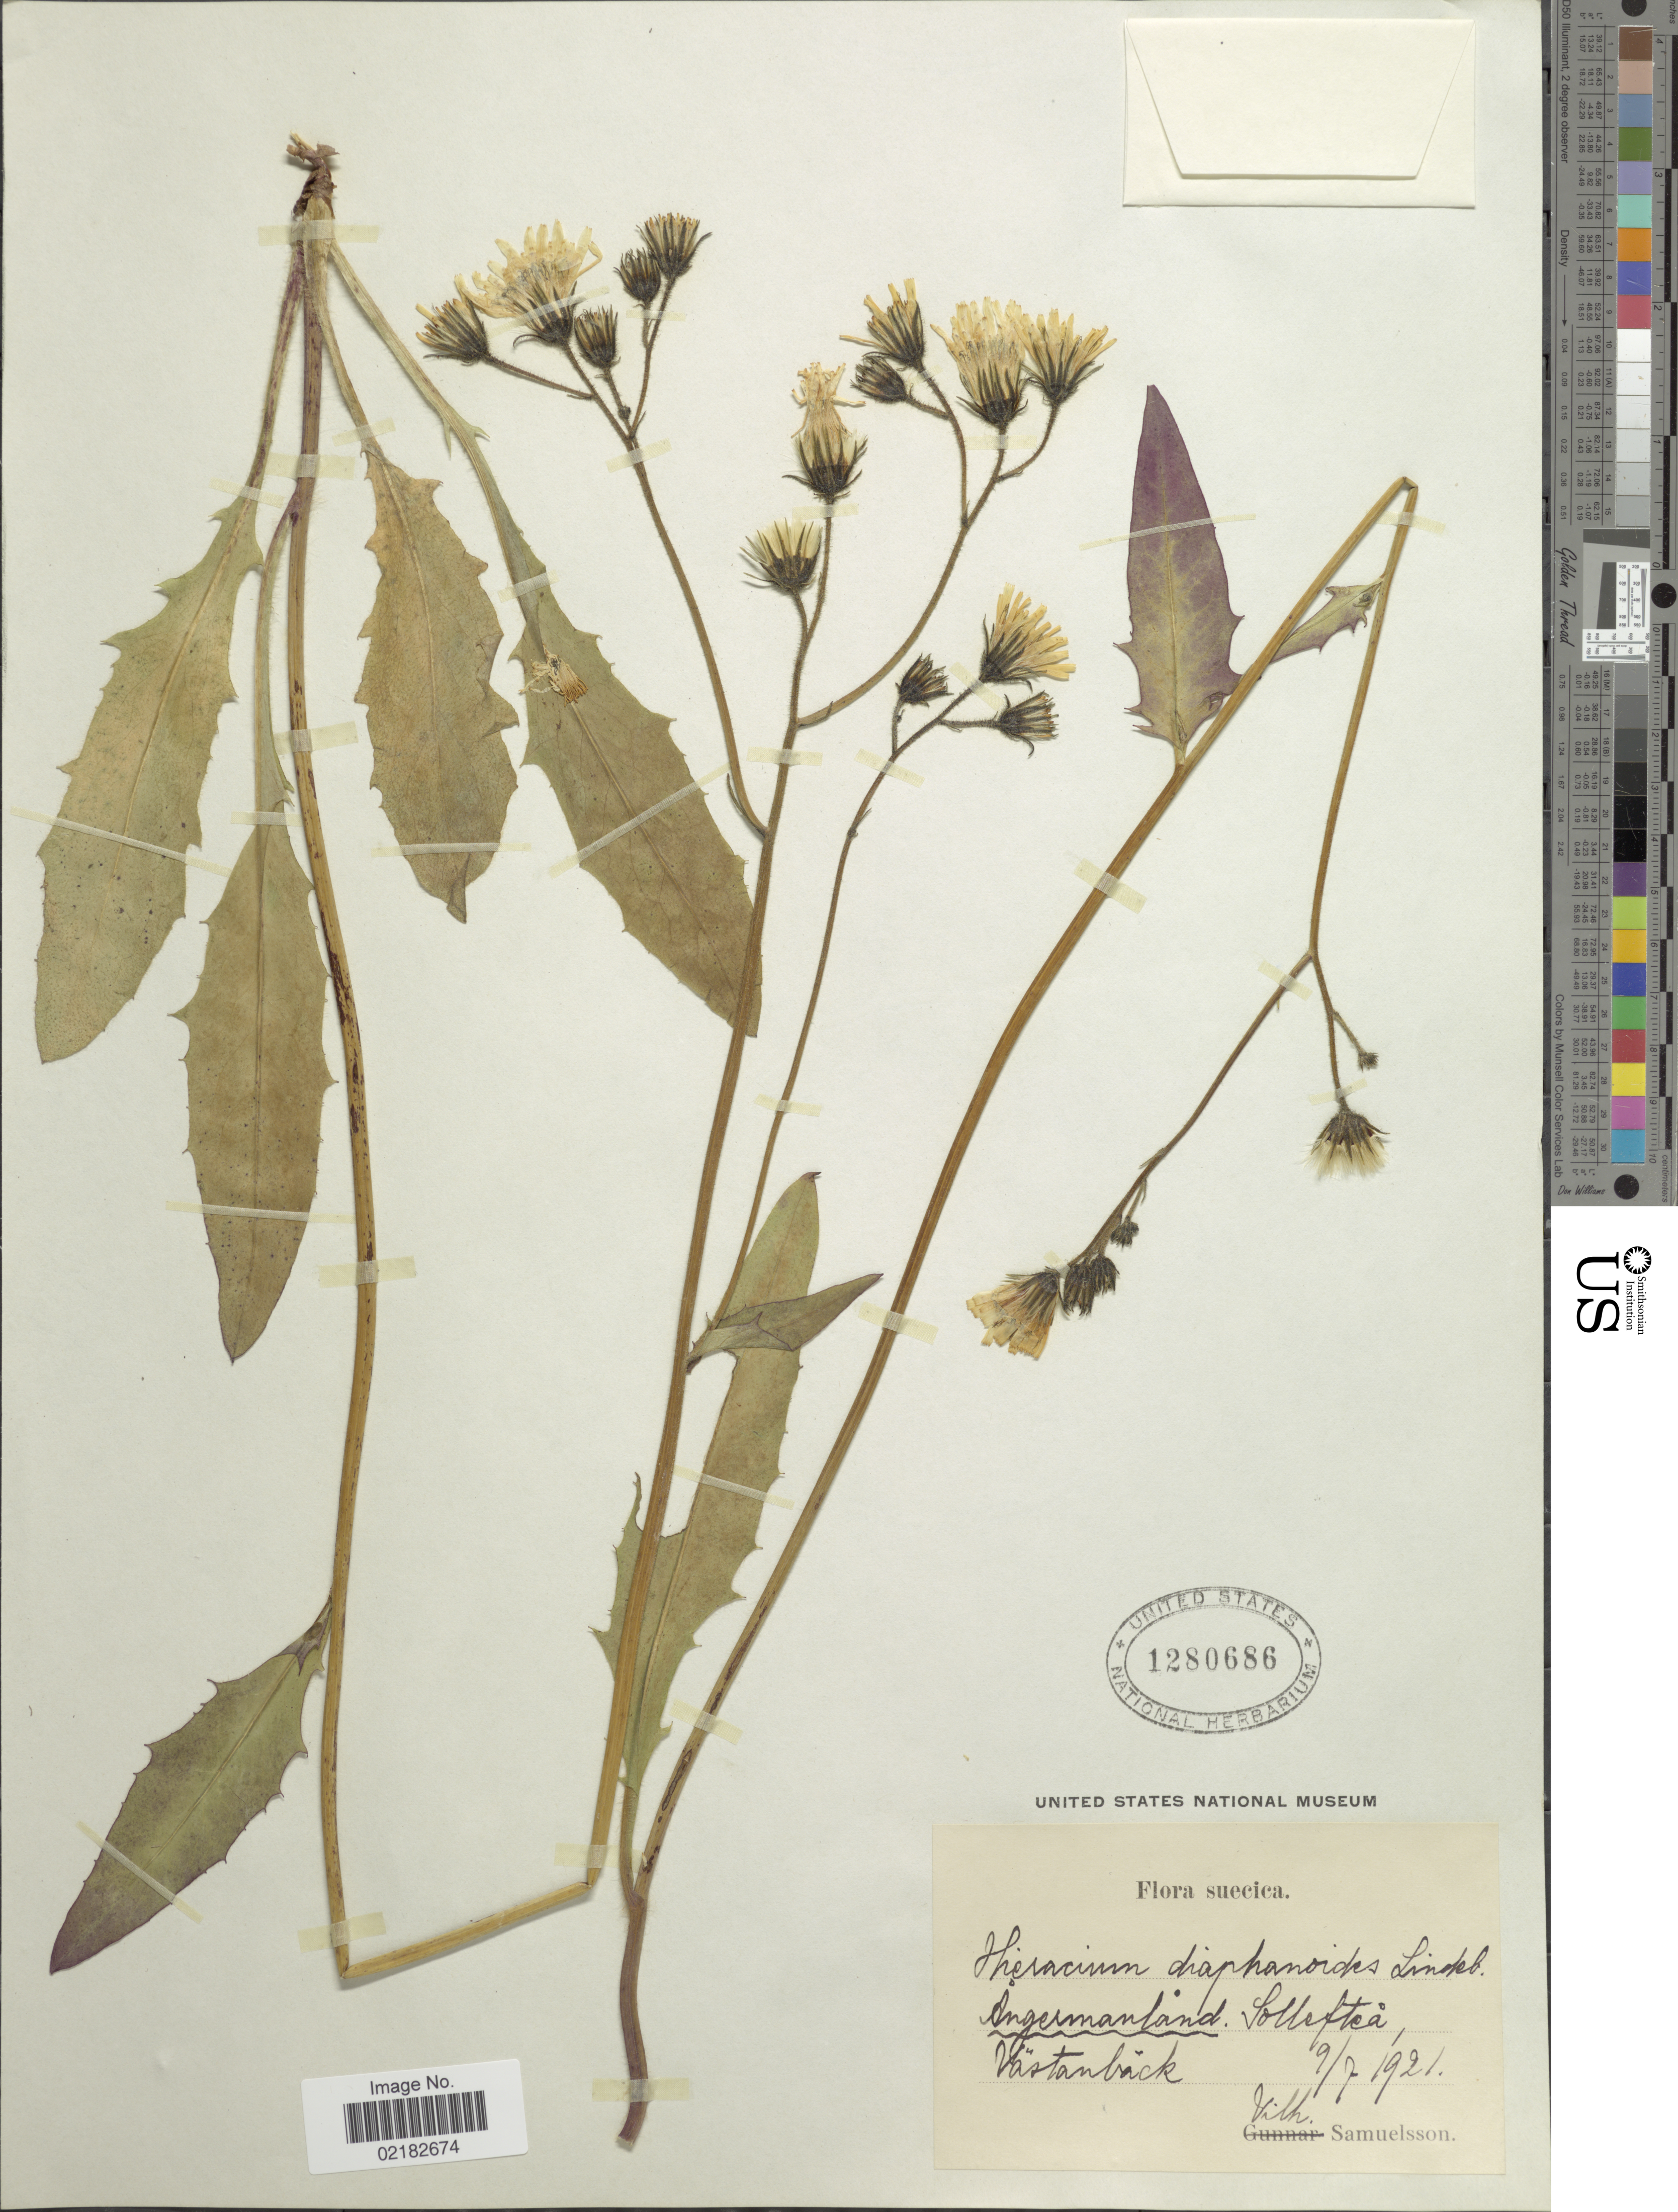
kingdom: Plantae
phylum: Tracheophyta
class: Magnoliopsida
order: Asterales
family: Asteraceae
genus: Hieracium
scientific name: Hieracium diaphanoides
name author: Lindeb.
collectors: V. Samuelsson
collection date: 1921-07-09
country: Sweden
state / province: Vasterbotten / Vasternorrland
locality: Angermanland. Solleftea, Vastanback.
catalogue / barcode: US 1280686